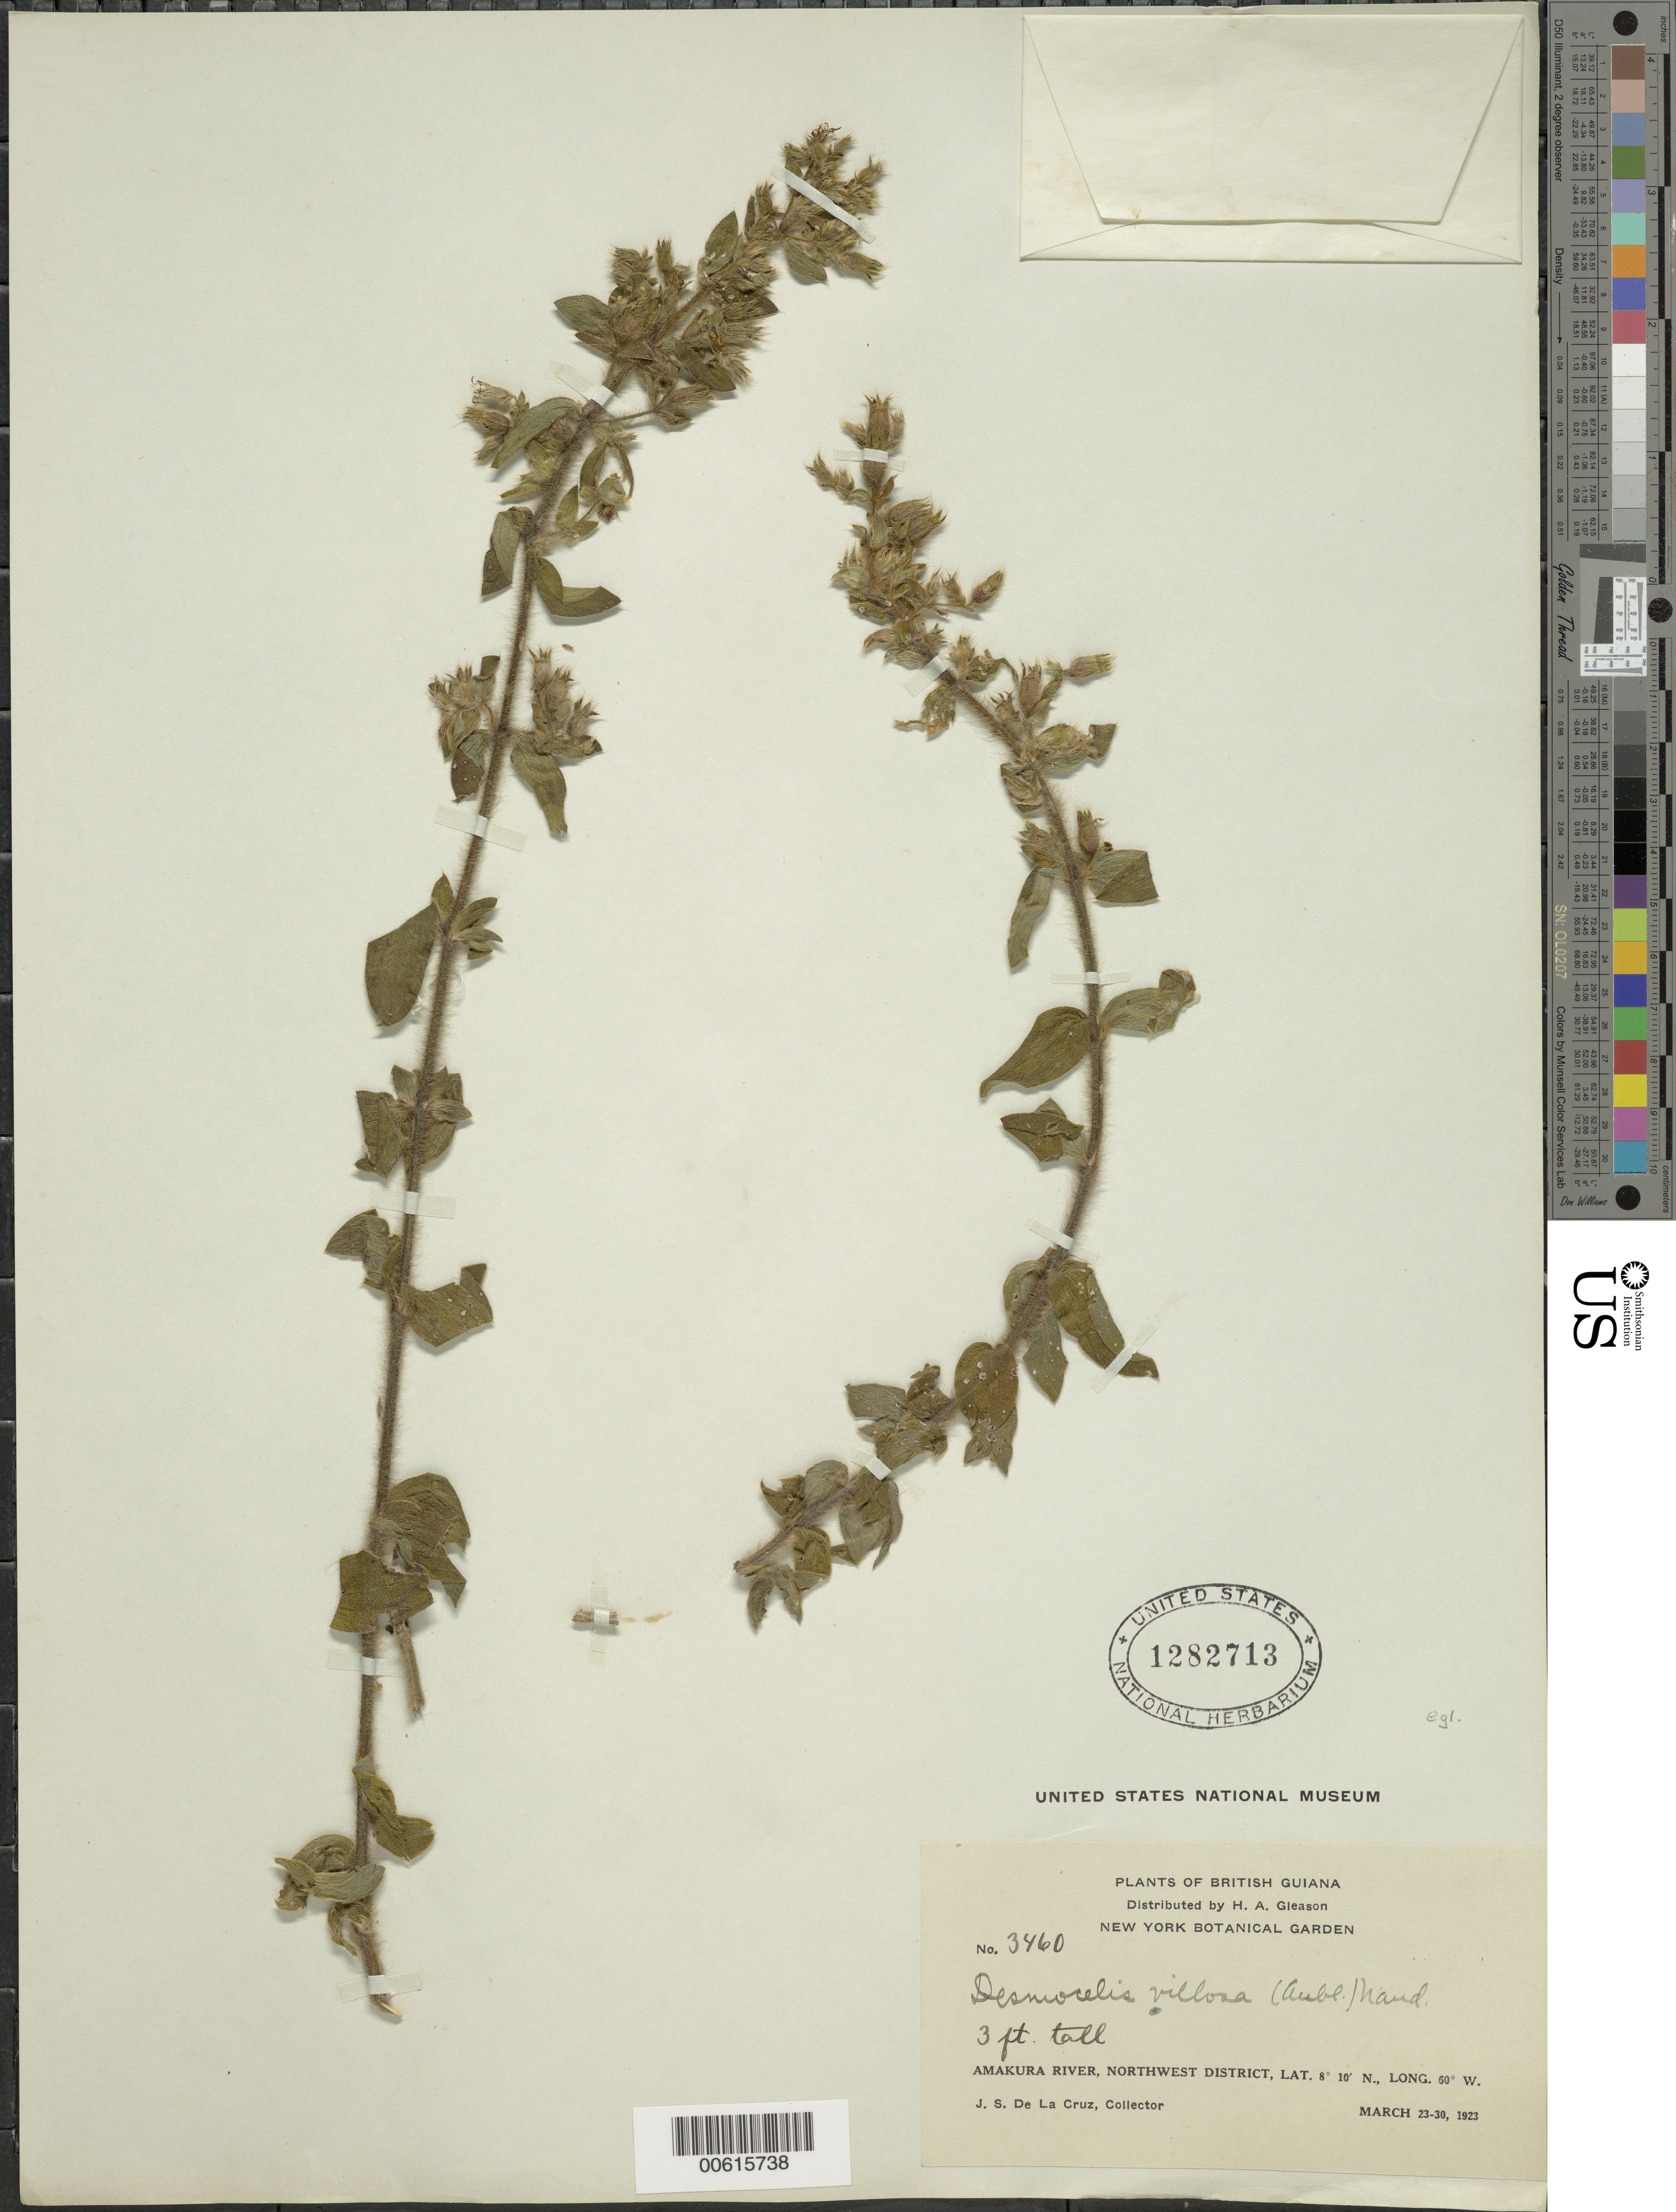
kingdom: Plantae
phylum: Tracheophyta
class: Magnoliopsida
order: Myrtales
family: Melastomataceae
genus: Desmoscelis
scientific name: Desmoscelis villosa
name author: (Aubl.) Naudin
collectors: J. S. de la Cruz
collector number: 3460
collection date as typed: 23-Mar-23 to 30-Mar-23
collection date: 1923-03-23/1923-03-30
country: Guyana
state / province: Barima-Waini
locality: Amakura R., NW District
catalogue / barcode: US 1282713